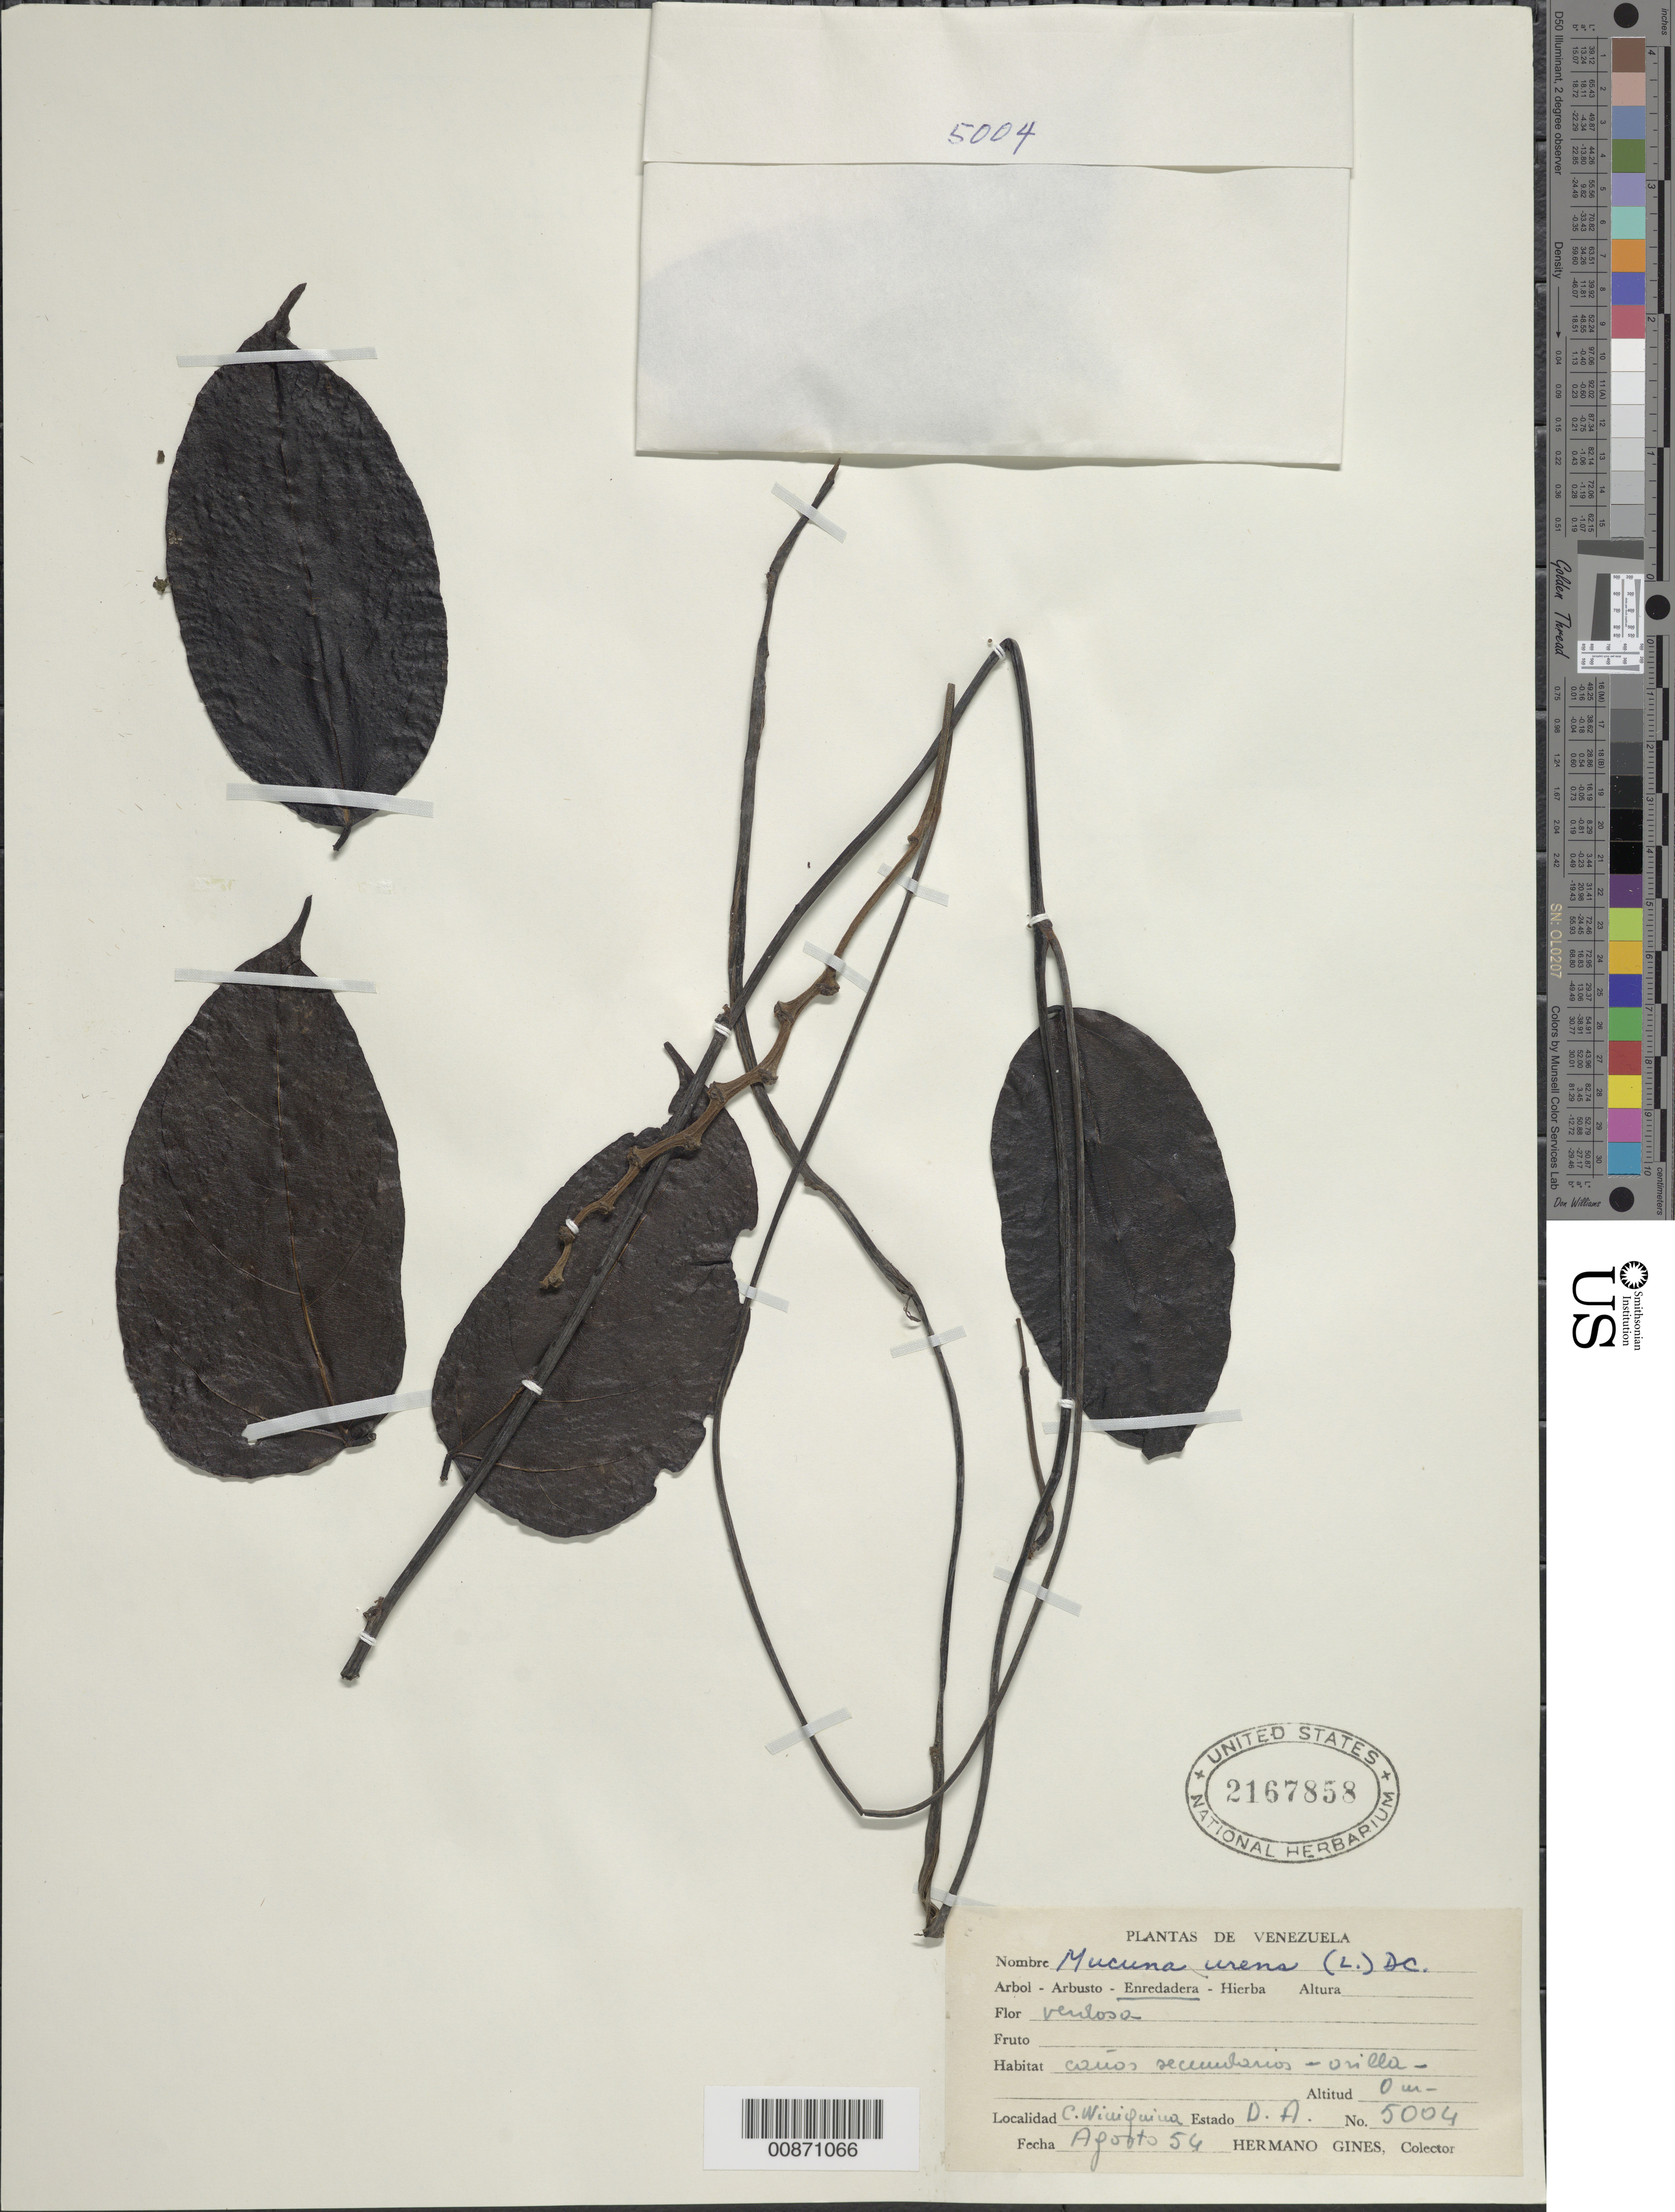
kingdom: Plantae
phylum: Tracheophyta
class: Magnoliopsida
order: Fabales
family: Fabaceae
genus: Mucuna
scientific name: Mucuna urens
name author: (L.) Medik.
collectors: H. Gines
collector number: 5004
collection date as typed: Aug-54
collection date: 1954-08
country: Venezuela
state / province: Delta Amacuro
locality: C. Wiuiquina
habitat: Canos secundarios - orilla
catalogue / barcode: US 2167858